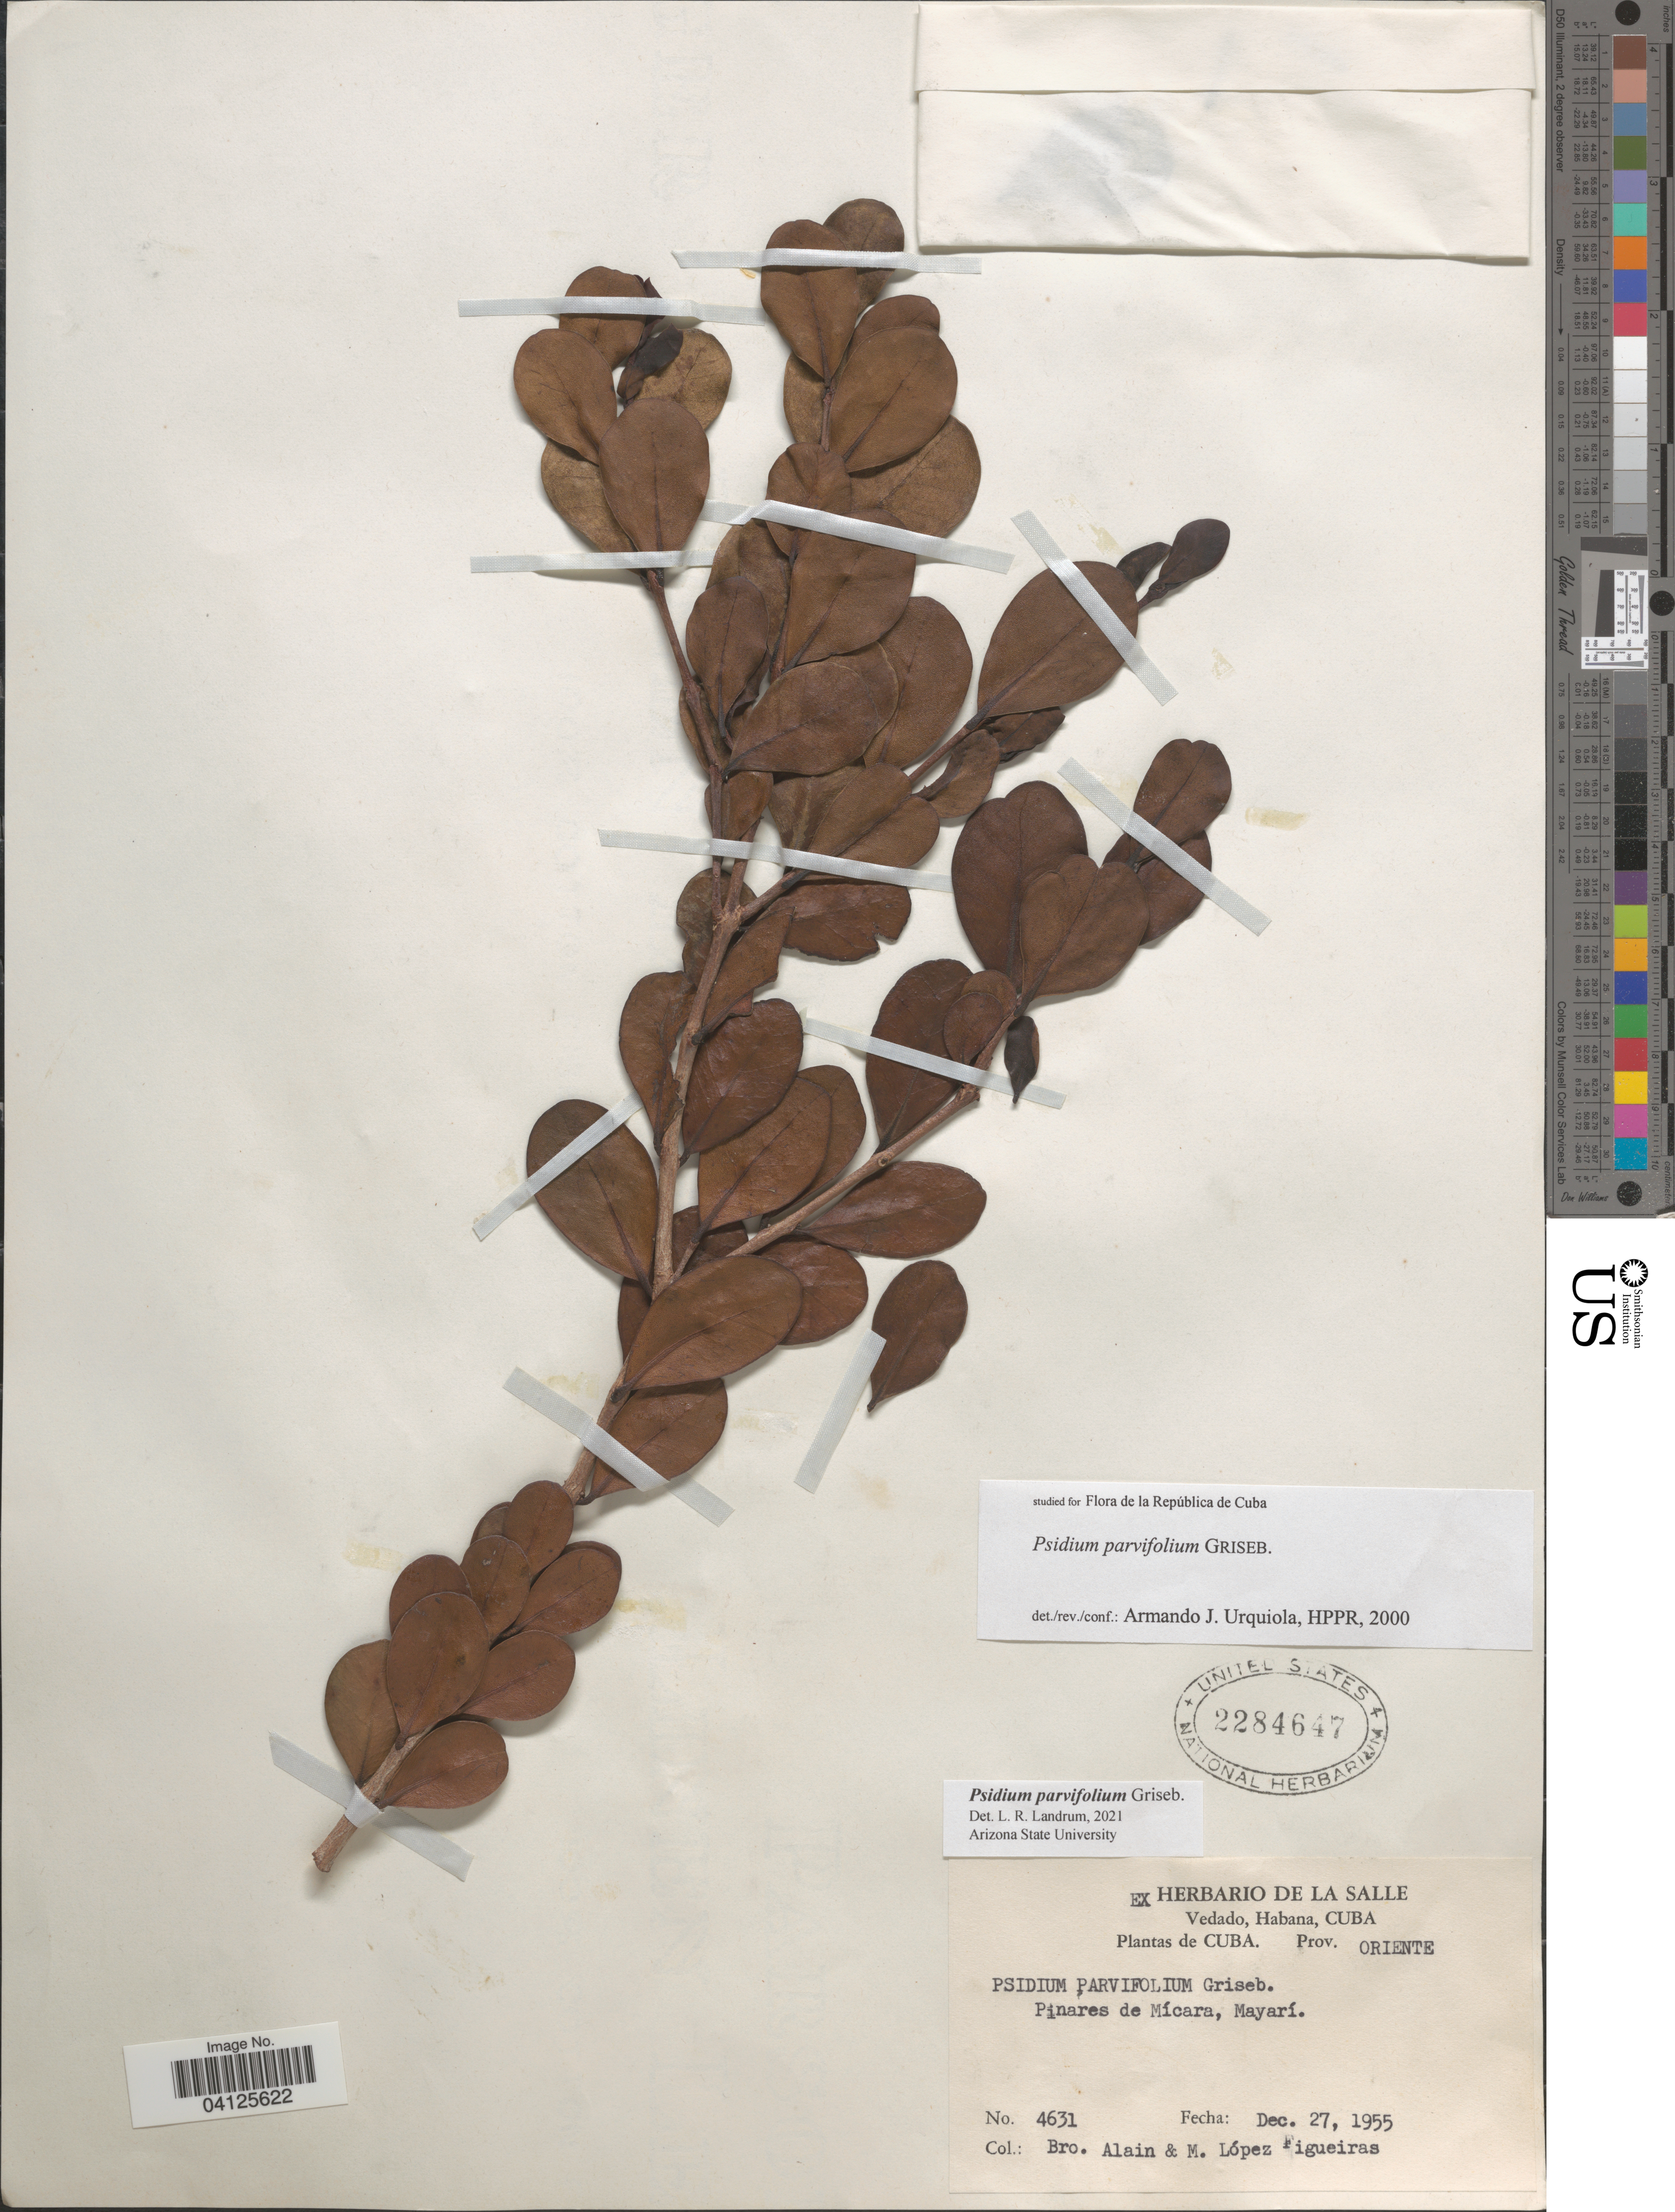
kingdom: Plantae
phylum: Tracheophyta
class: Magnoliopsida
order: Myrtales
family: Myrtaceae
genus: Psidium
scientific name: Psidium parvifolium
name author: Griseb.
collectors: A. H. Liogier & M. López Figueiras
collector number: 4631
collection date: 1955-12-27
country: Cuba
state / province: Oriente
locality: Pinares de Mícara, Mayarí.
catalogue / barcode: US 2284647